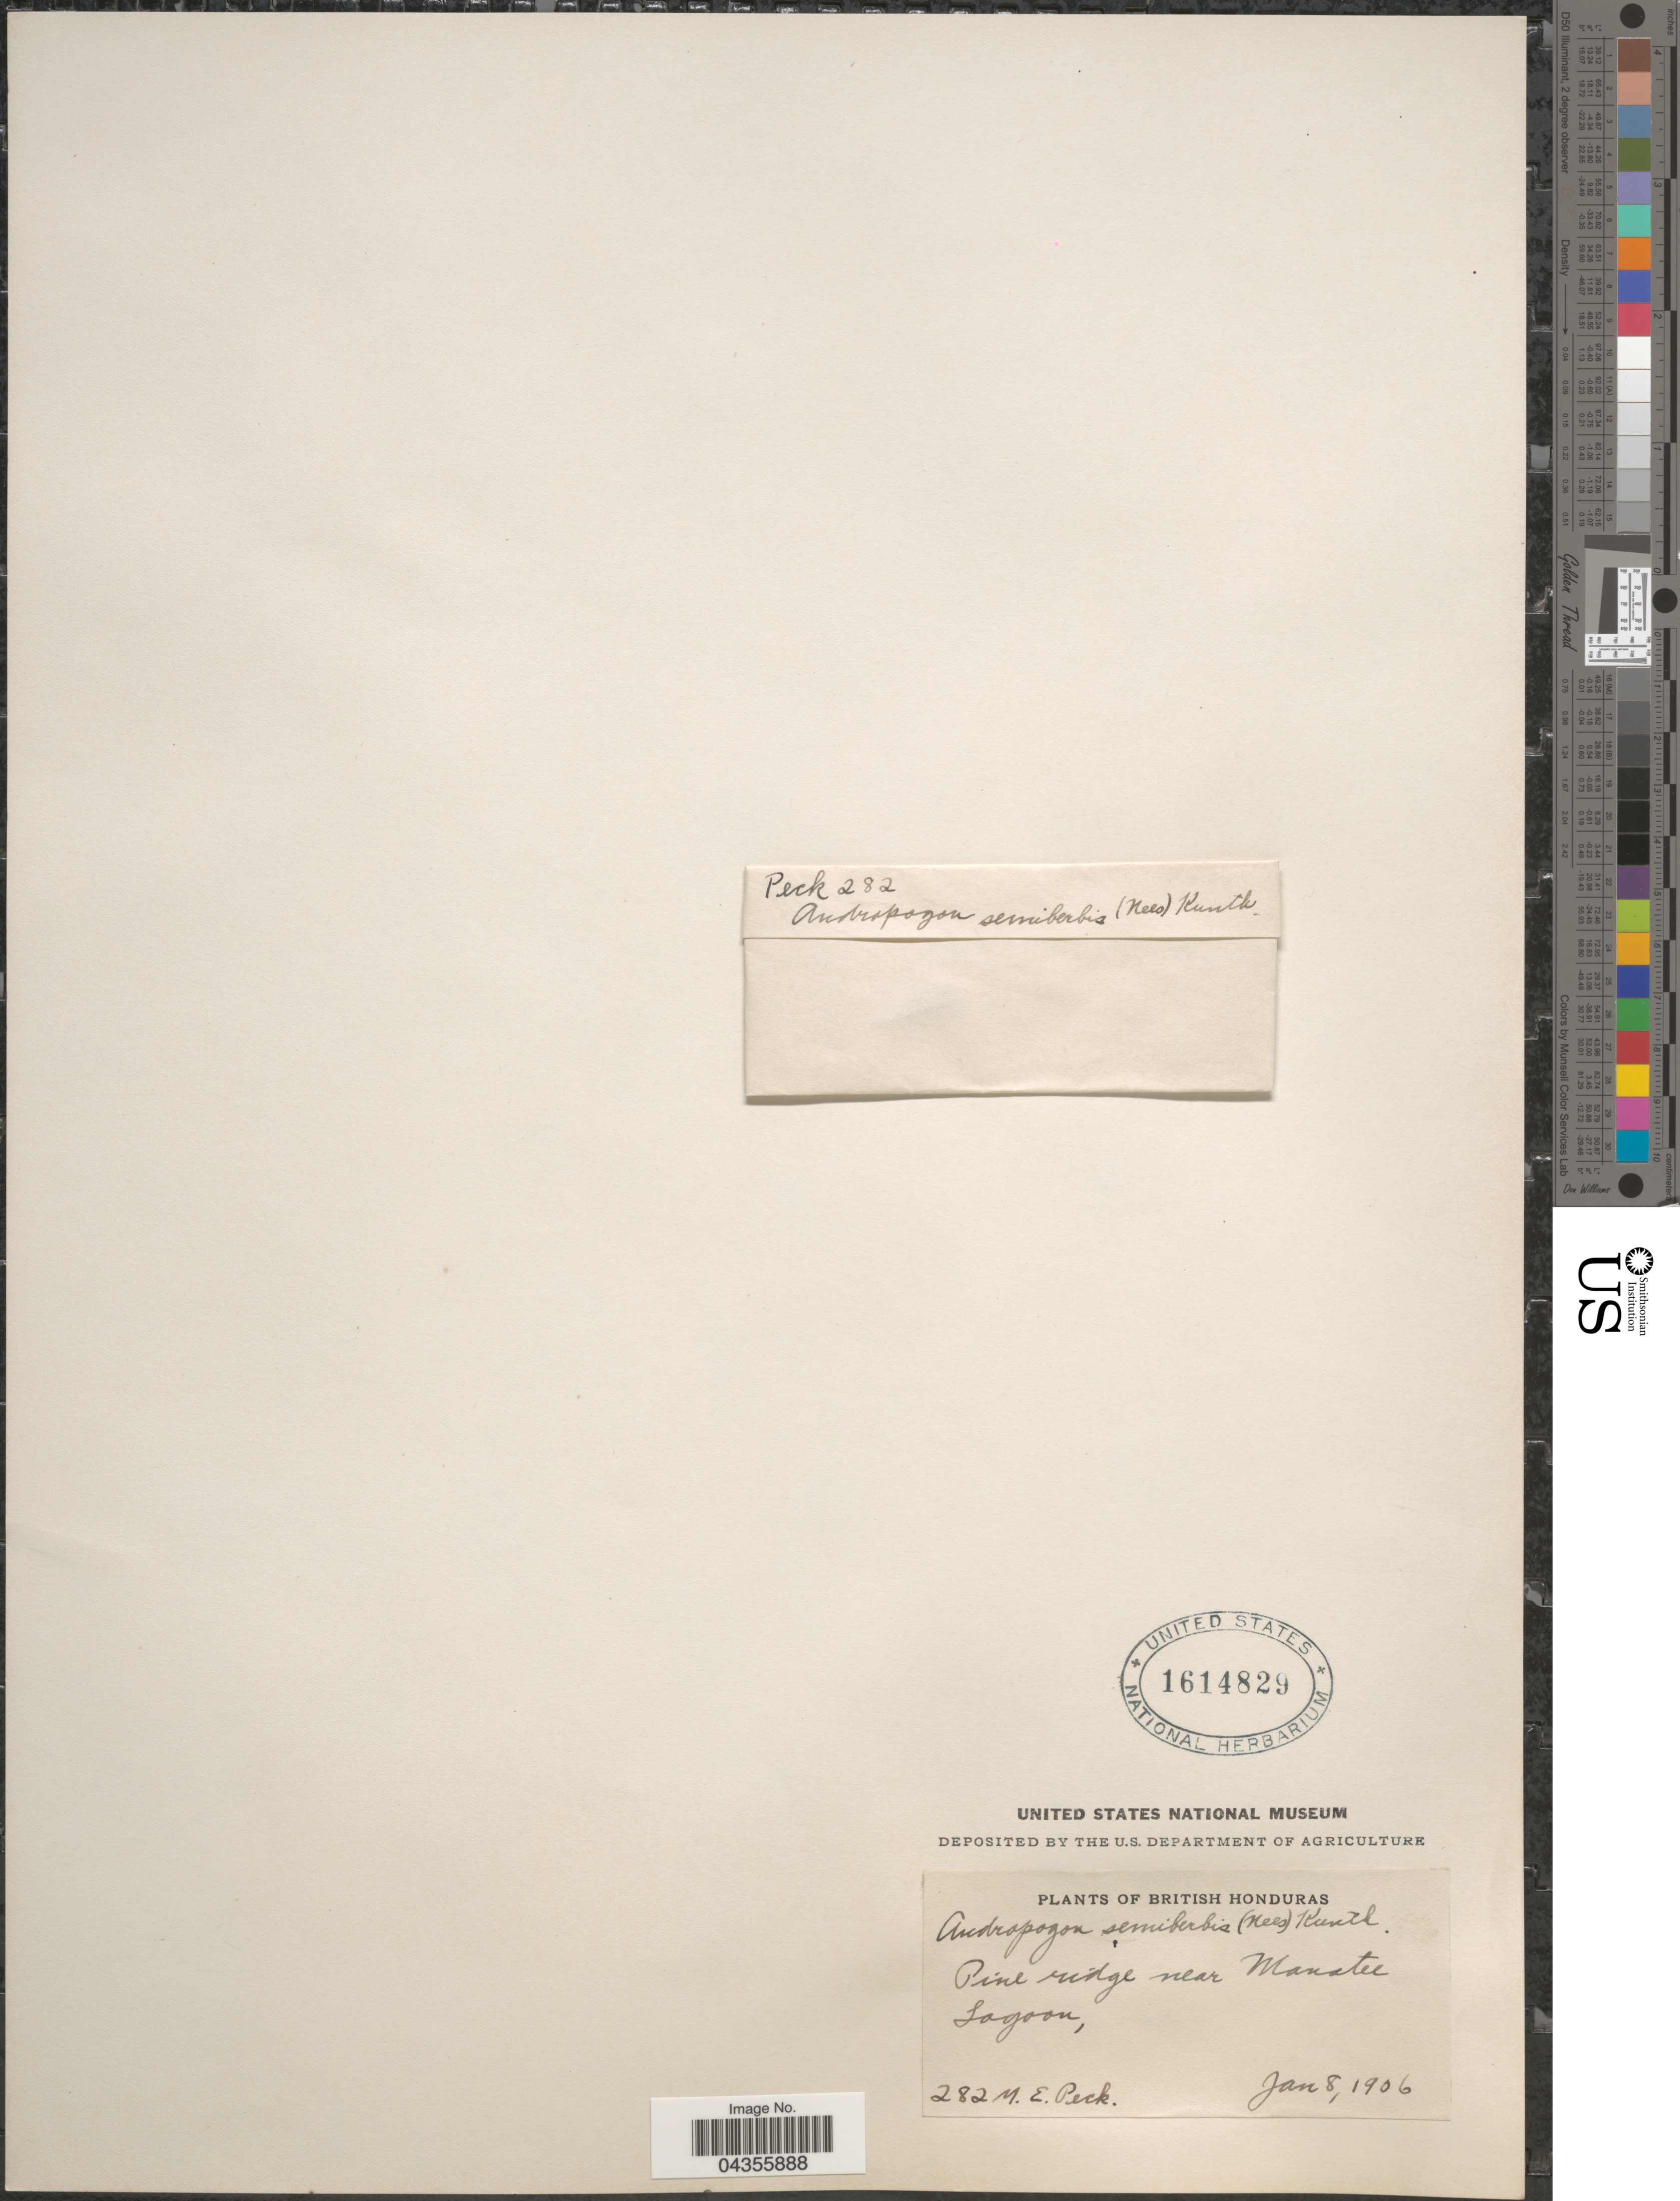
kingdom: Plantae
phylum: Tracheophyta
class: Liliopsida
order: Poales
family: Poaceae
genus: Schizachyrium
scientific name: Schizachyrium sanguineum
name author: (Retz.) Alston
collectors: M. E. Peck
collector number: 282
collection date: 1906-01-08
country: Belize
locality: British Honduras. Pine ridge near Manatee Lagoon.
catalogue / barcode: US 1614829